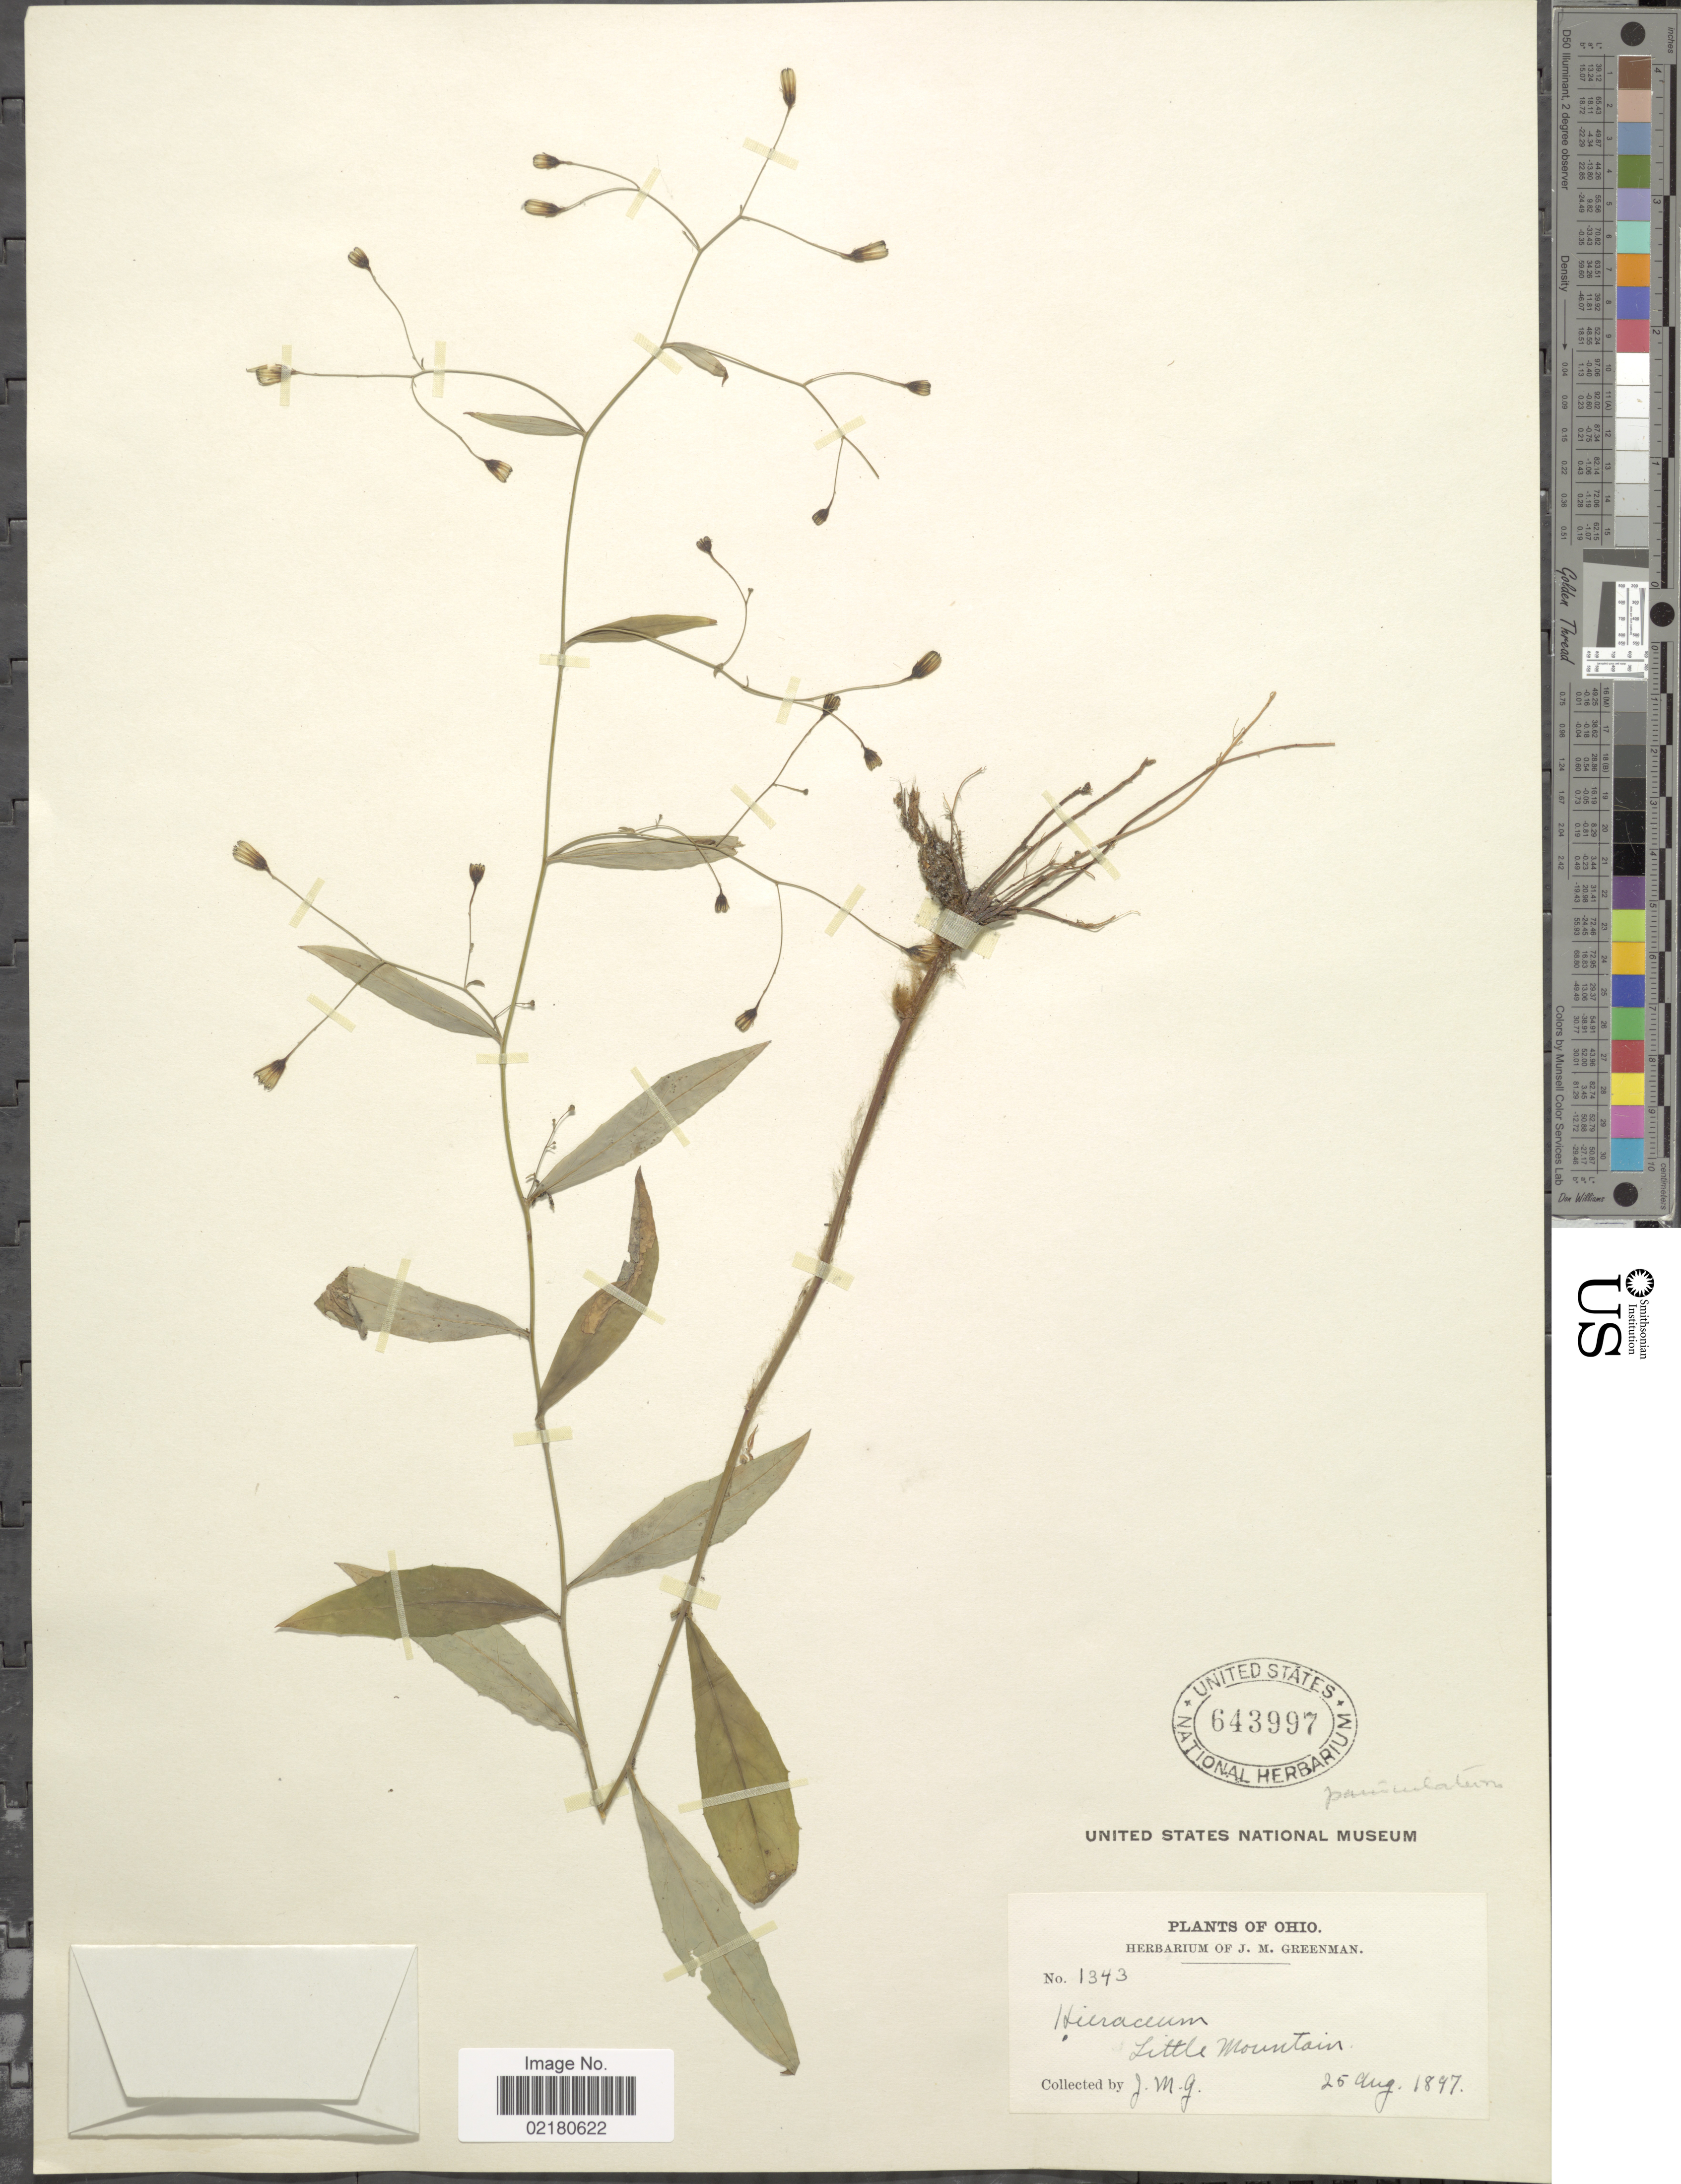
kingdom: Plantae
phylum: Tracheophyta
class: Magnoliopsida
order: Asterales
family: Asteraceae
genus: Hieracium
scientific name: Hieracium paniculatum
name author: L.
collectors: J. M. Greenman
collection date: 1897-08-25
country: United States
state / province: Ohio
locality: Little Mountain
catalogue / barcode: US 643997